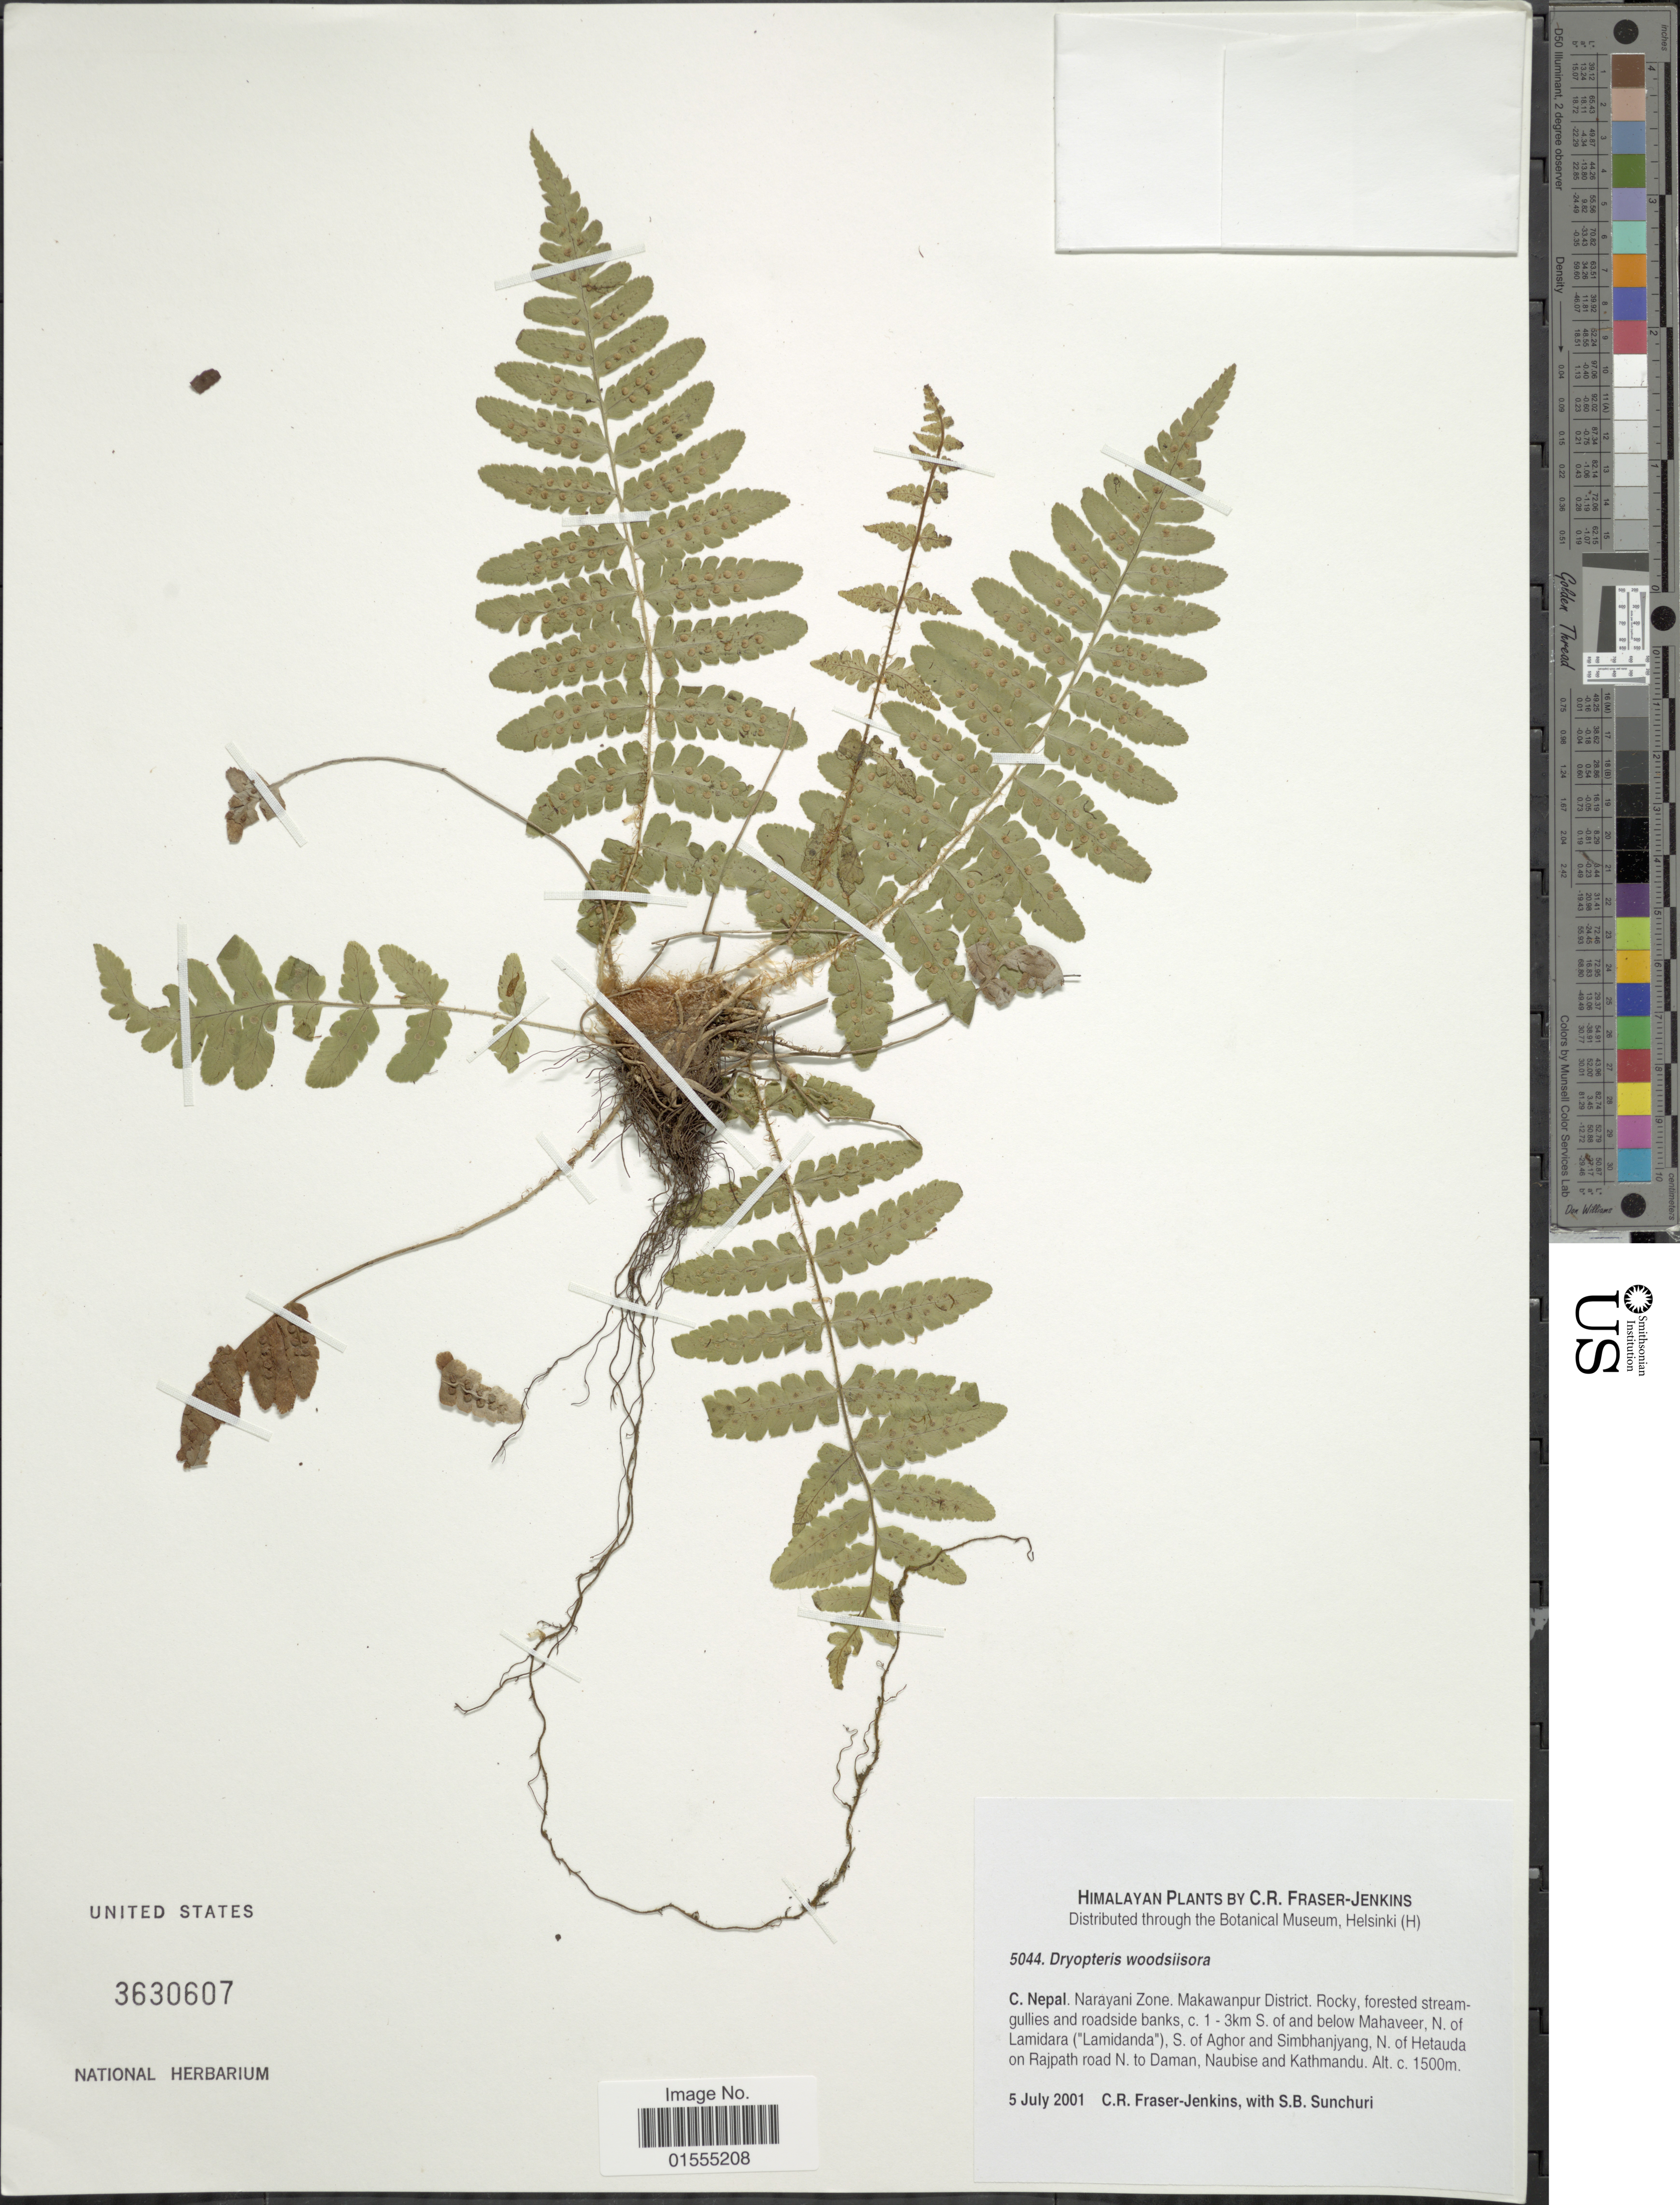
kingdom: Plantae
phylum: Tracheophyta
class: Polypodiopsida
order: Polypodiales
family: Dryopteridaceae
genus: Dryopteris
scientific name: Dryopteris woodsiisora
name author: Hayata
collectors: C. R. Fraser-Jenkins & S. Sunchuri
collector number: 5044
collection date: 2001-07-05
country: Nepal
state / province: Narayani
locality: C. Nepal. Narayani Zone. Makawanpur District. Rocky, forested streamgullies and roadside banks, c. 1-3km S of and below Mahaveer, N of Lamidar ('Lamidanda'), S of Aghor and Simbhanyang, N. of Hetauda on Rajpath road N. to Daman, Naubise and Kathmandu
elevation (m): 1500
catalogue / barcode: US 3630607